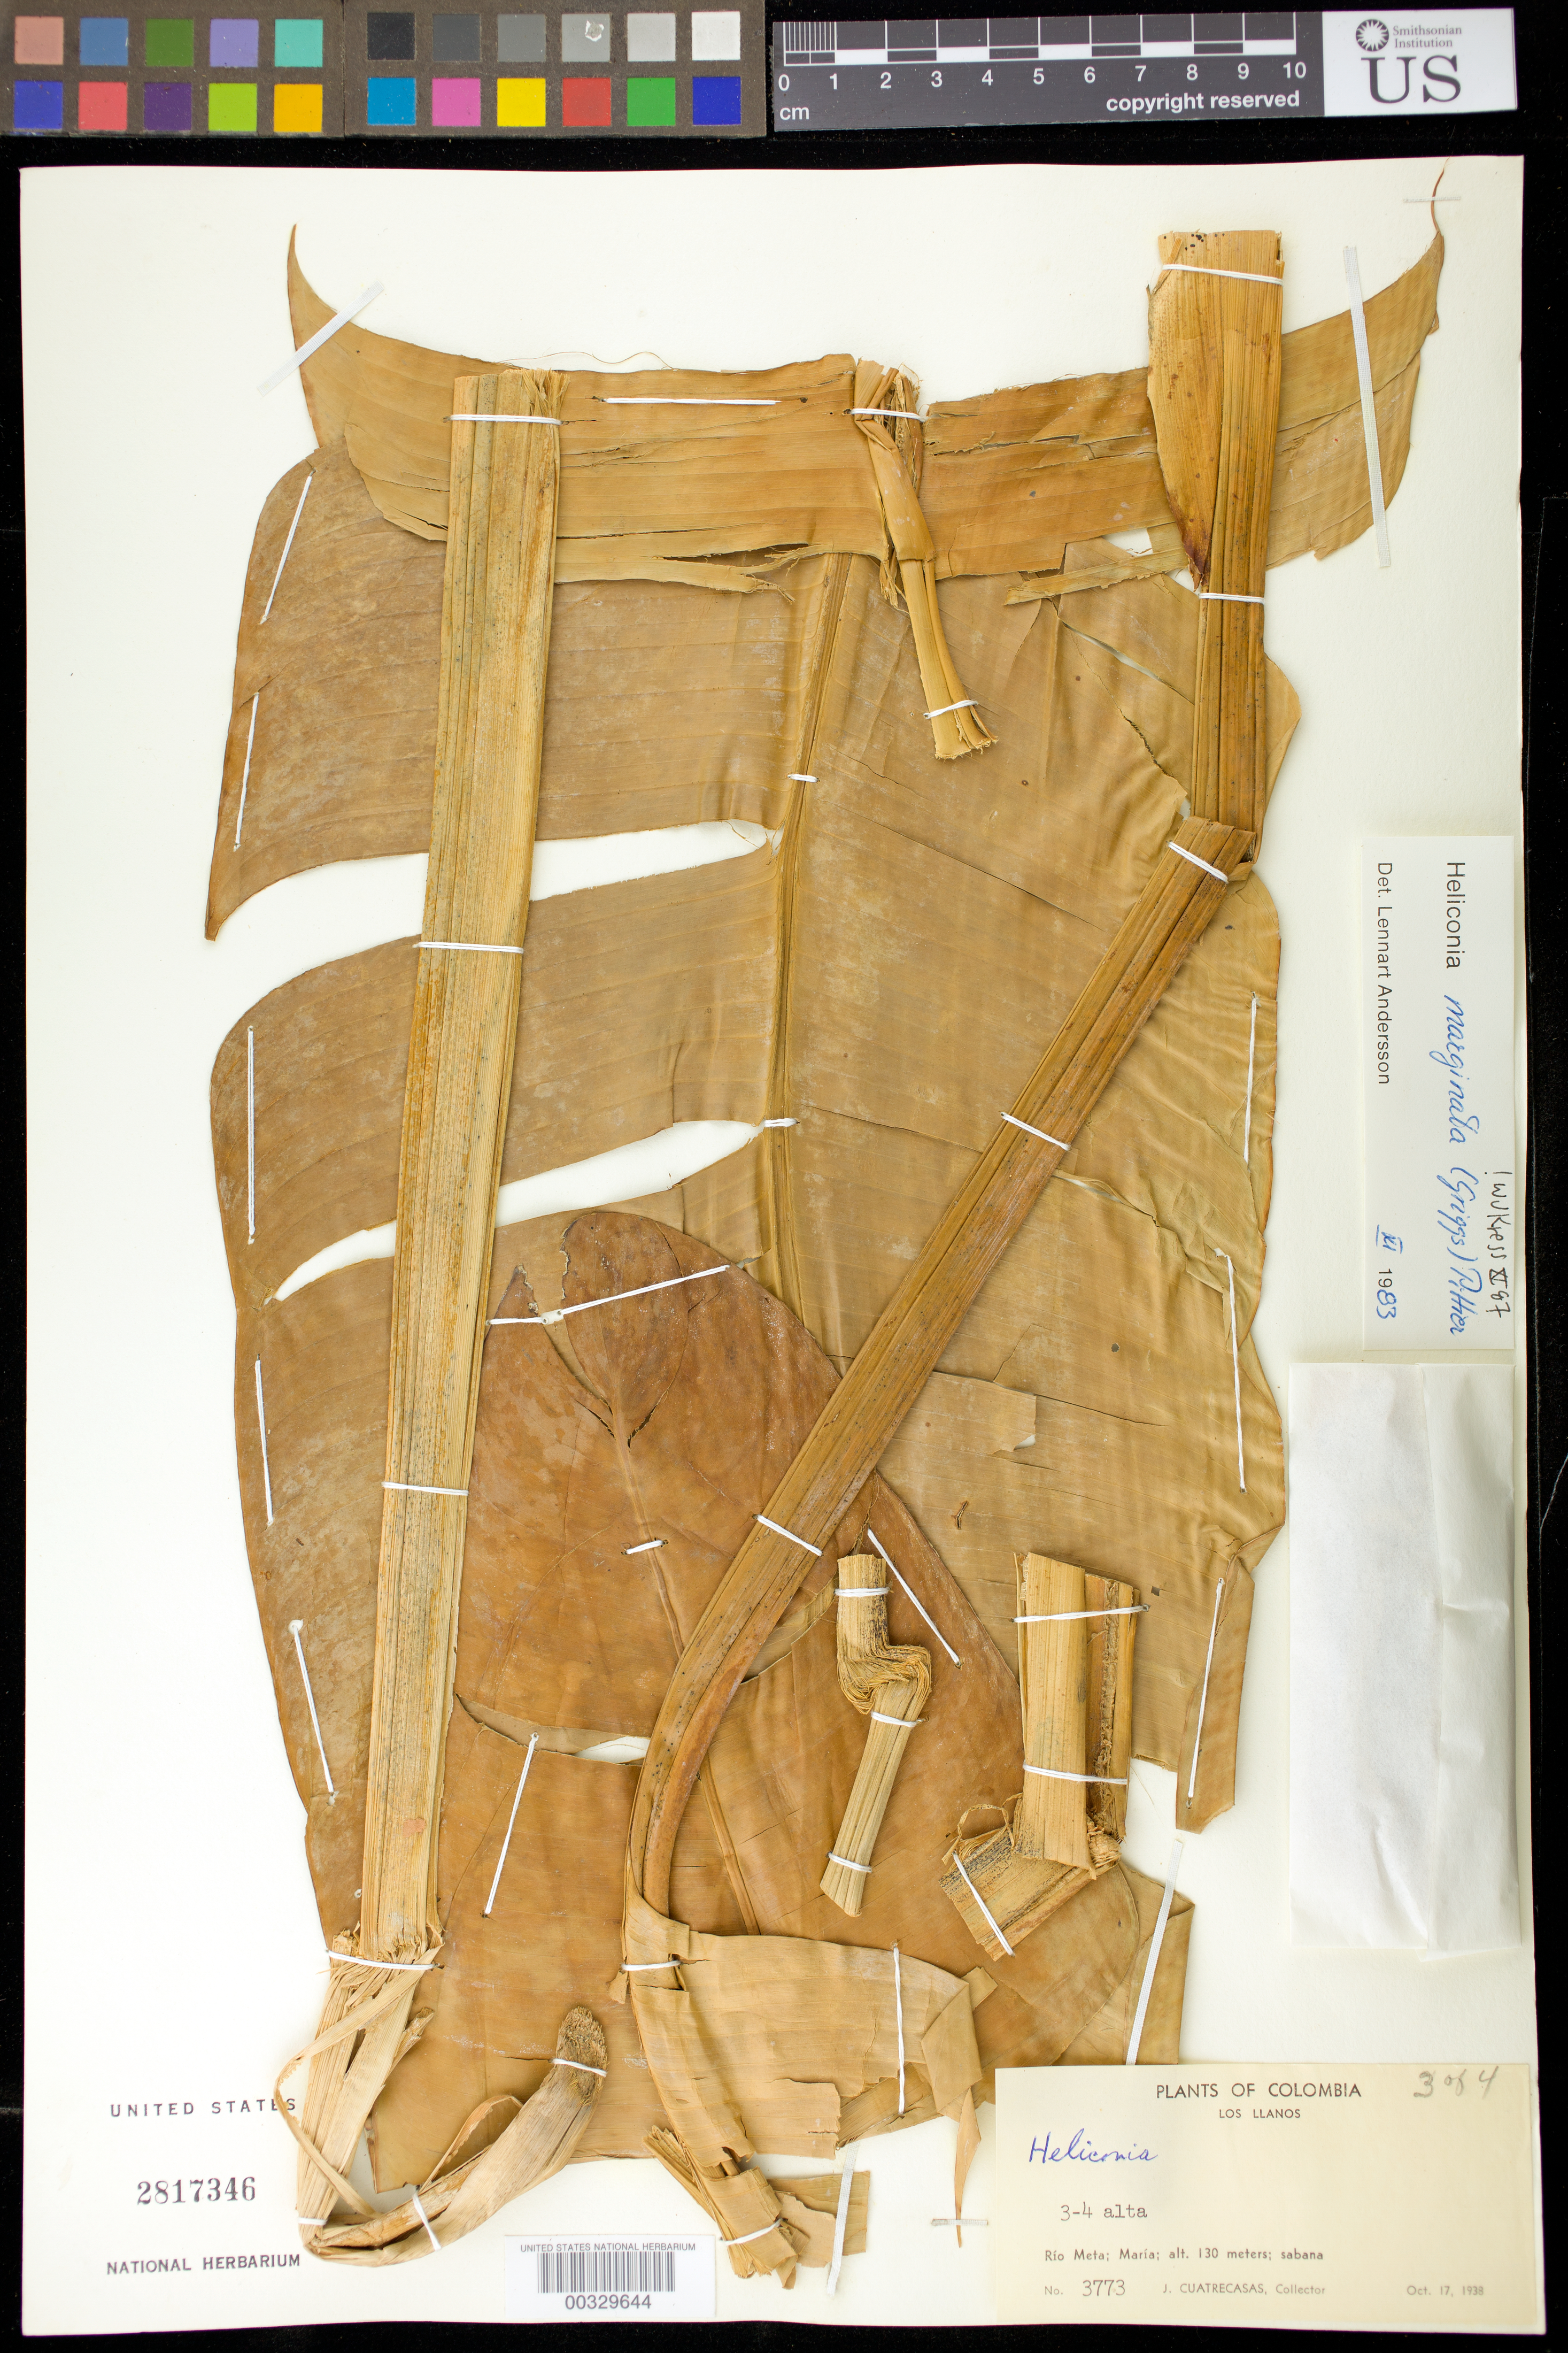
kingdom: Plantae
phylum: Tracheophyta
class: Liliopsida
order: Zingiberales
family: Heliconiaceae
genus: Heliconia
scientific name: Heliconia marginata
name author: (R.F. Griggs) Pittier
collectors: J. Cuatrecasas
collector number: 3773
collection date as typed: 17 Oct 1938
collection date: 1938-10-17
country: Colombia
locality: Los Llanos, Rio Meta, Maria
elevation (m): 130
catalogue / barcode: US 2817346